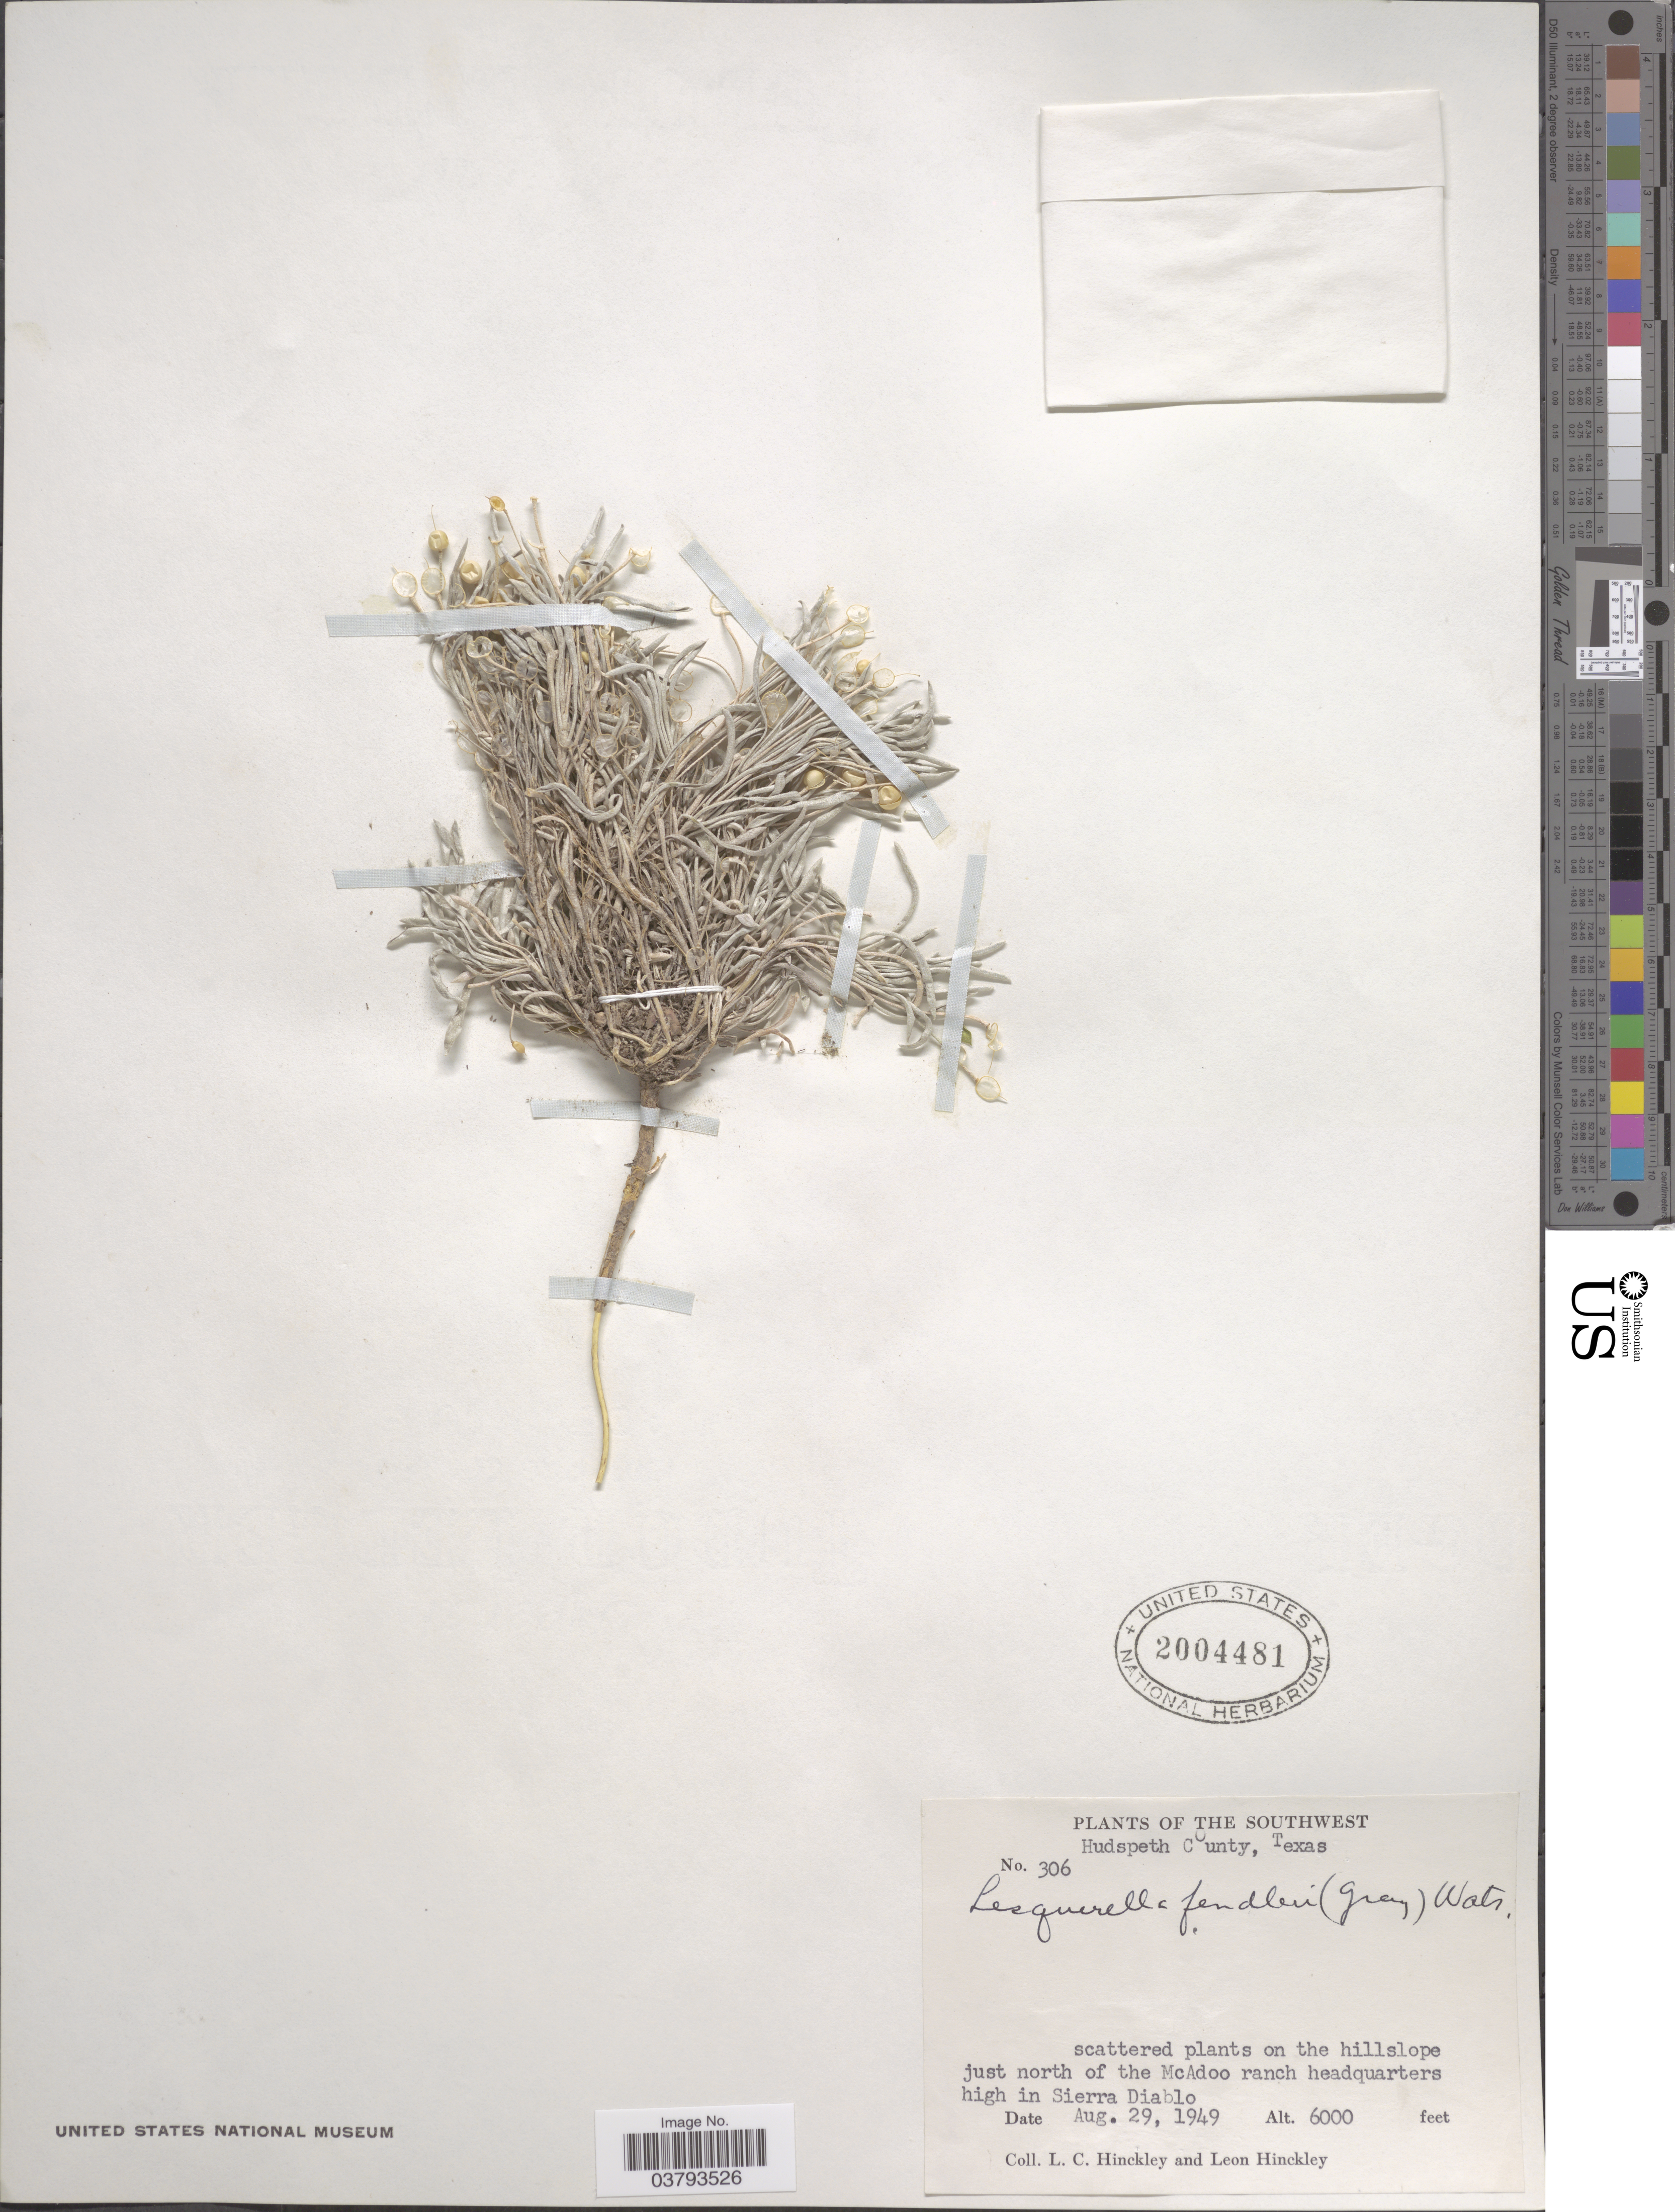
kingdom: Plantae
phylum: Tracheophyta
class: Magnoliopsida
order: Brassicales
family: Brassicaceae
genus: Lesquerella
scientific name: Lesquerella fendleri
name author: (A. Gray) S. Watson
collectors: L. Hinckley & L. Hinckley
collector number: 306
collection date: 1949-08-29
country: United States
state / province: Texas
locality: Hudspeth County. Scattered plants on the hillslope just north of McAdoo ranch headquarters high in Sierra Diablo.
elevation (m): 1829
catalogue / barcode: US 2004481